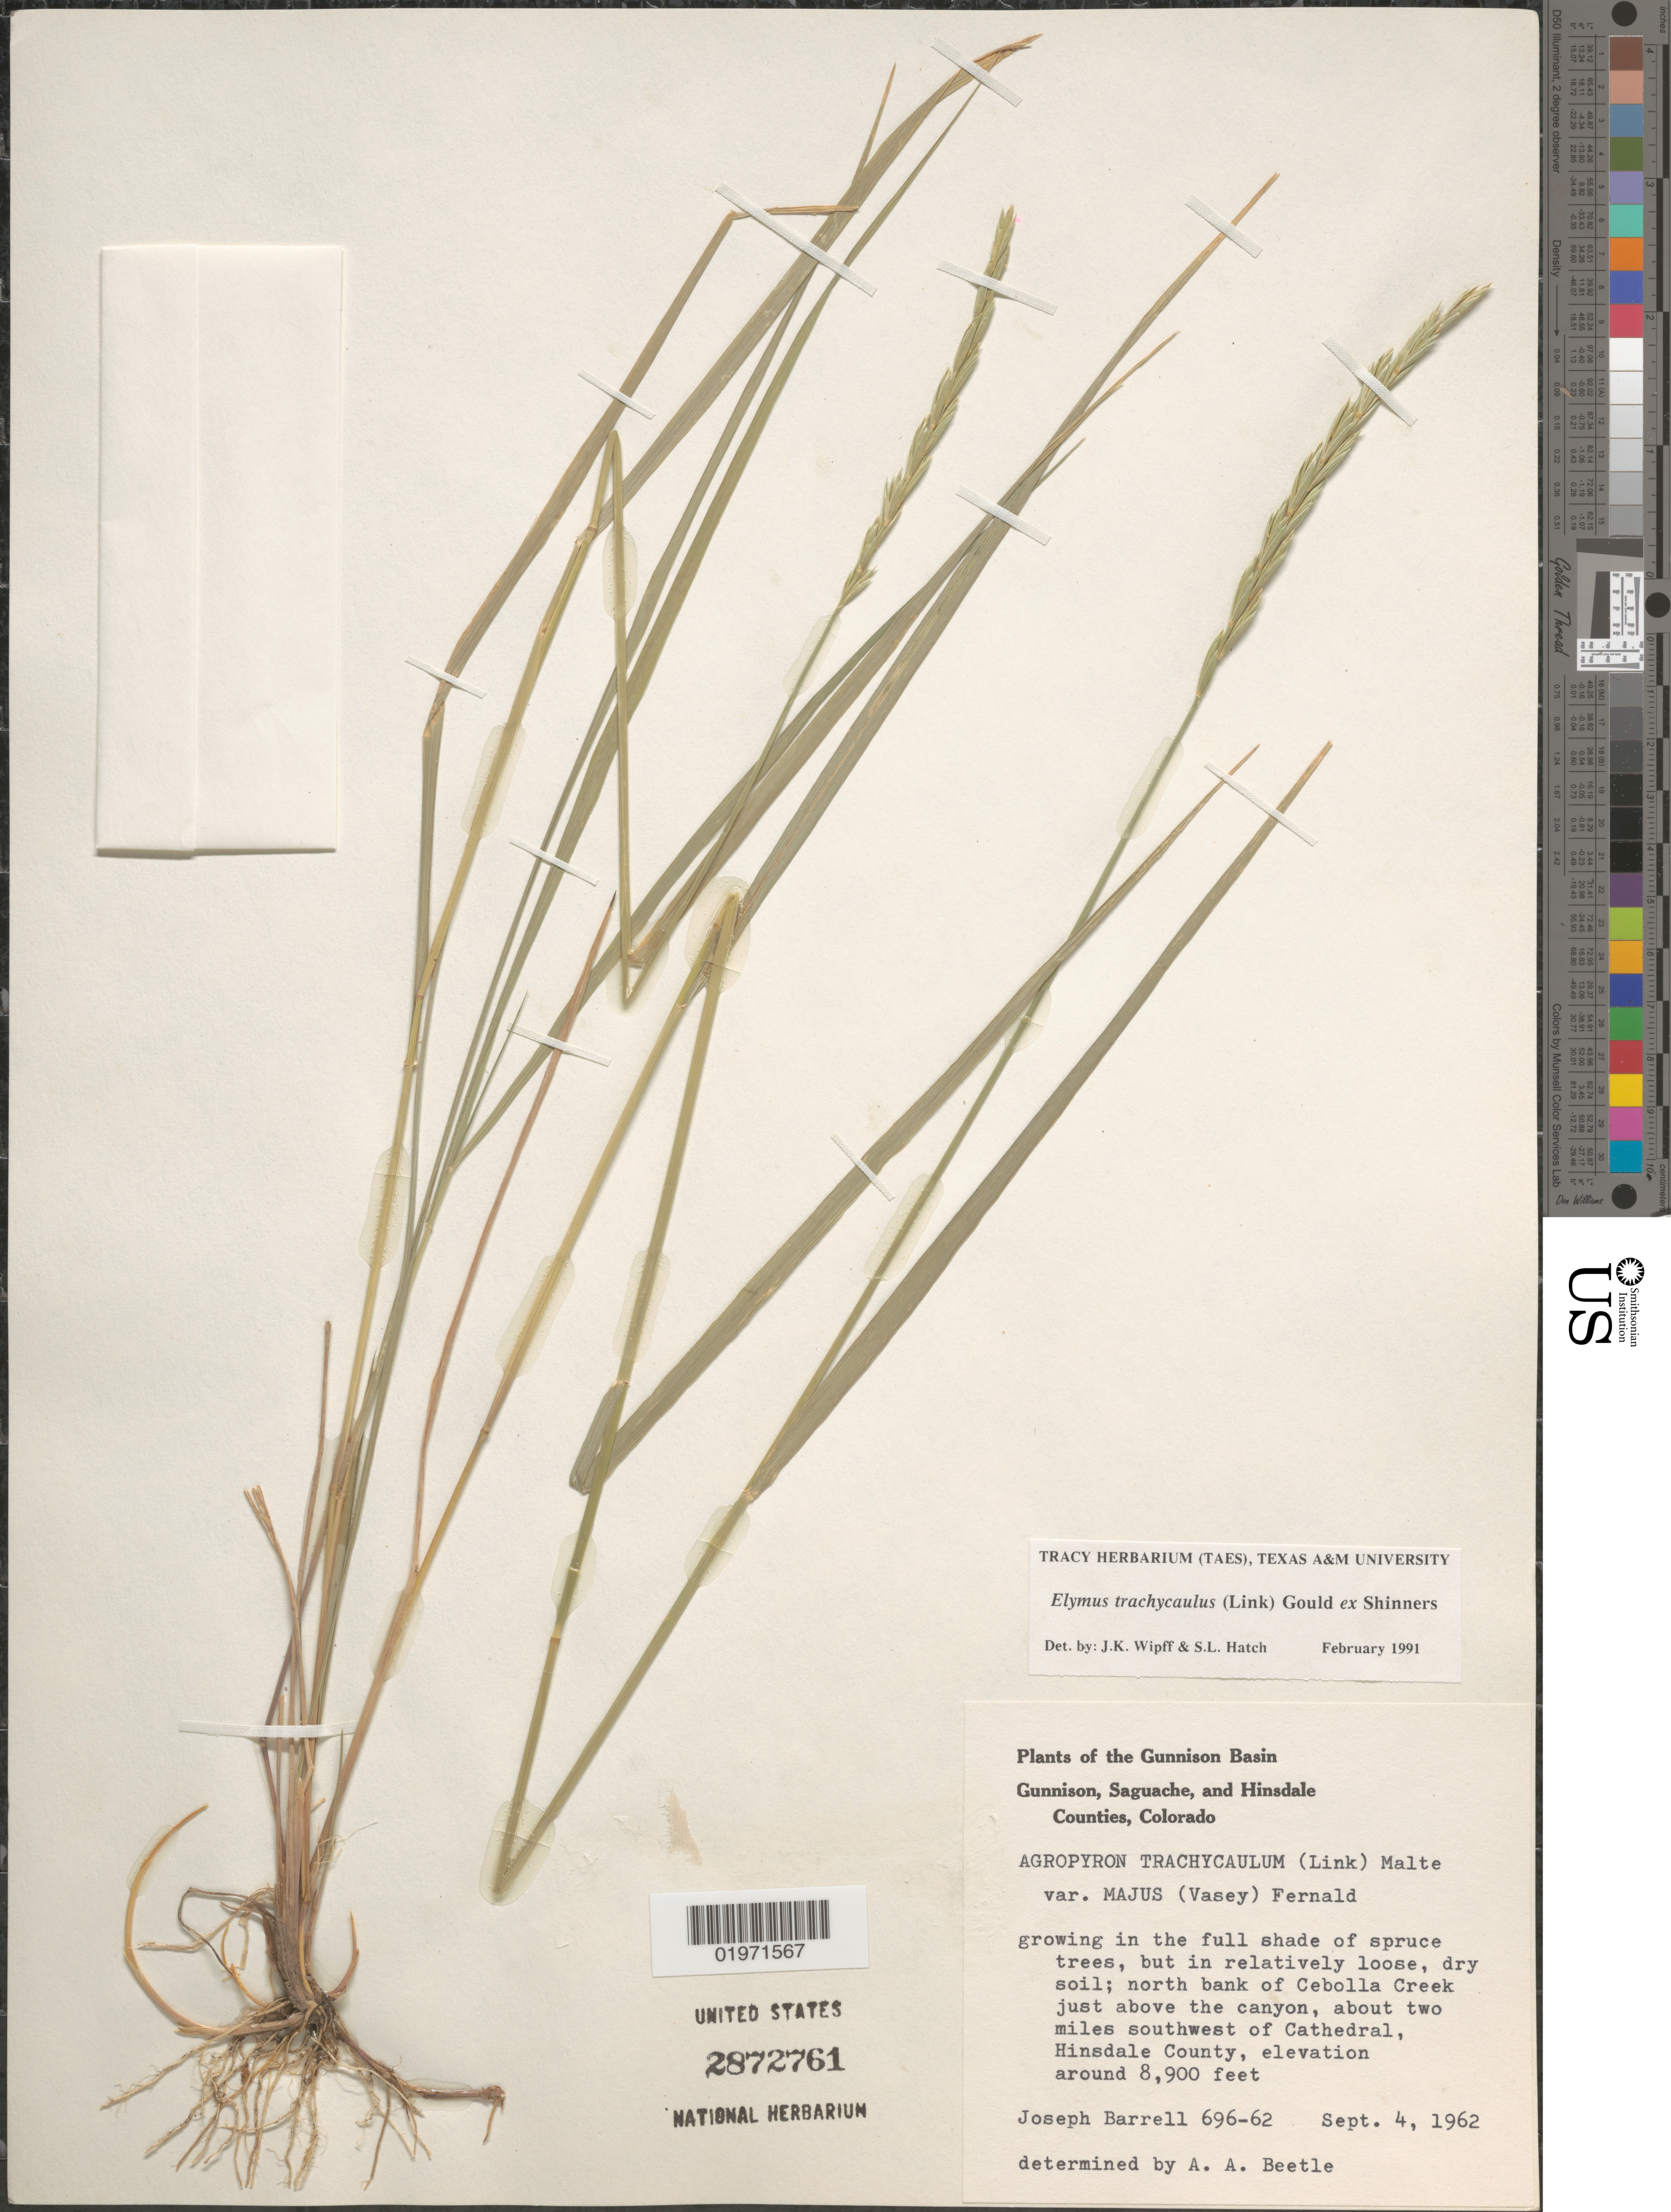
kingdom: Plantae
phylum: Tracheophyta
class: Liliopsida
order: Poales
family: Poaceae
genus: Elymus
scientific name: Elymus trachycaulus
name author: (Link) Gould ex Shinners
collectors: J. Barrell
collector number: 696-62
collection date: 1962-09-04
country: United States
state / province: Colorado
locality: The Gunnison Basin. North bank of Cebolla Creek just above the canyon, about two miles southwest of Cathedral, Hinsdale County.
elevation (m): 2713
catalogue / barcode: US 2872761